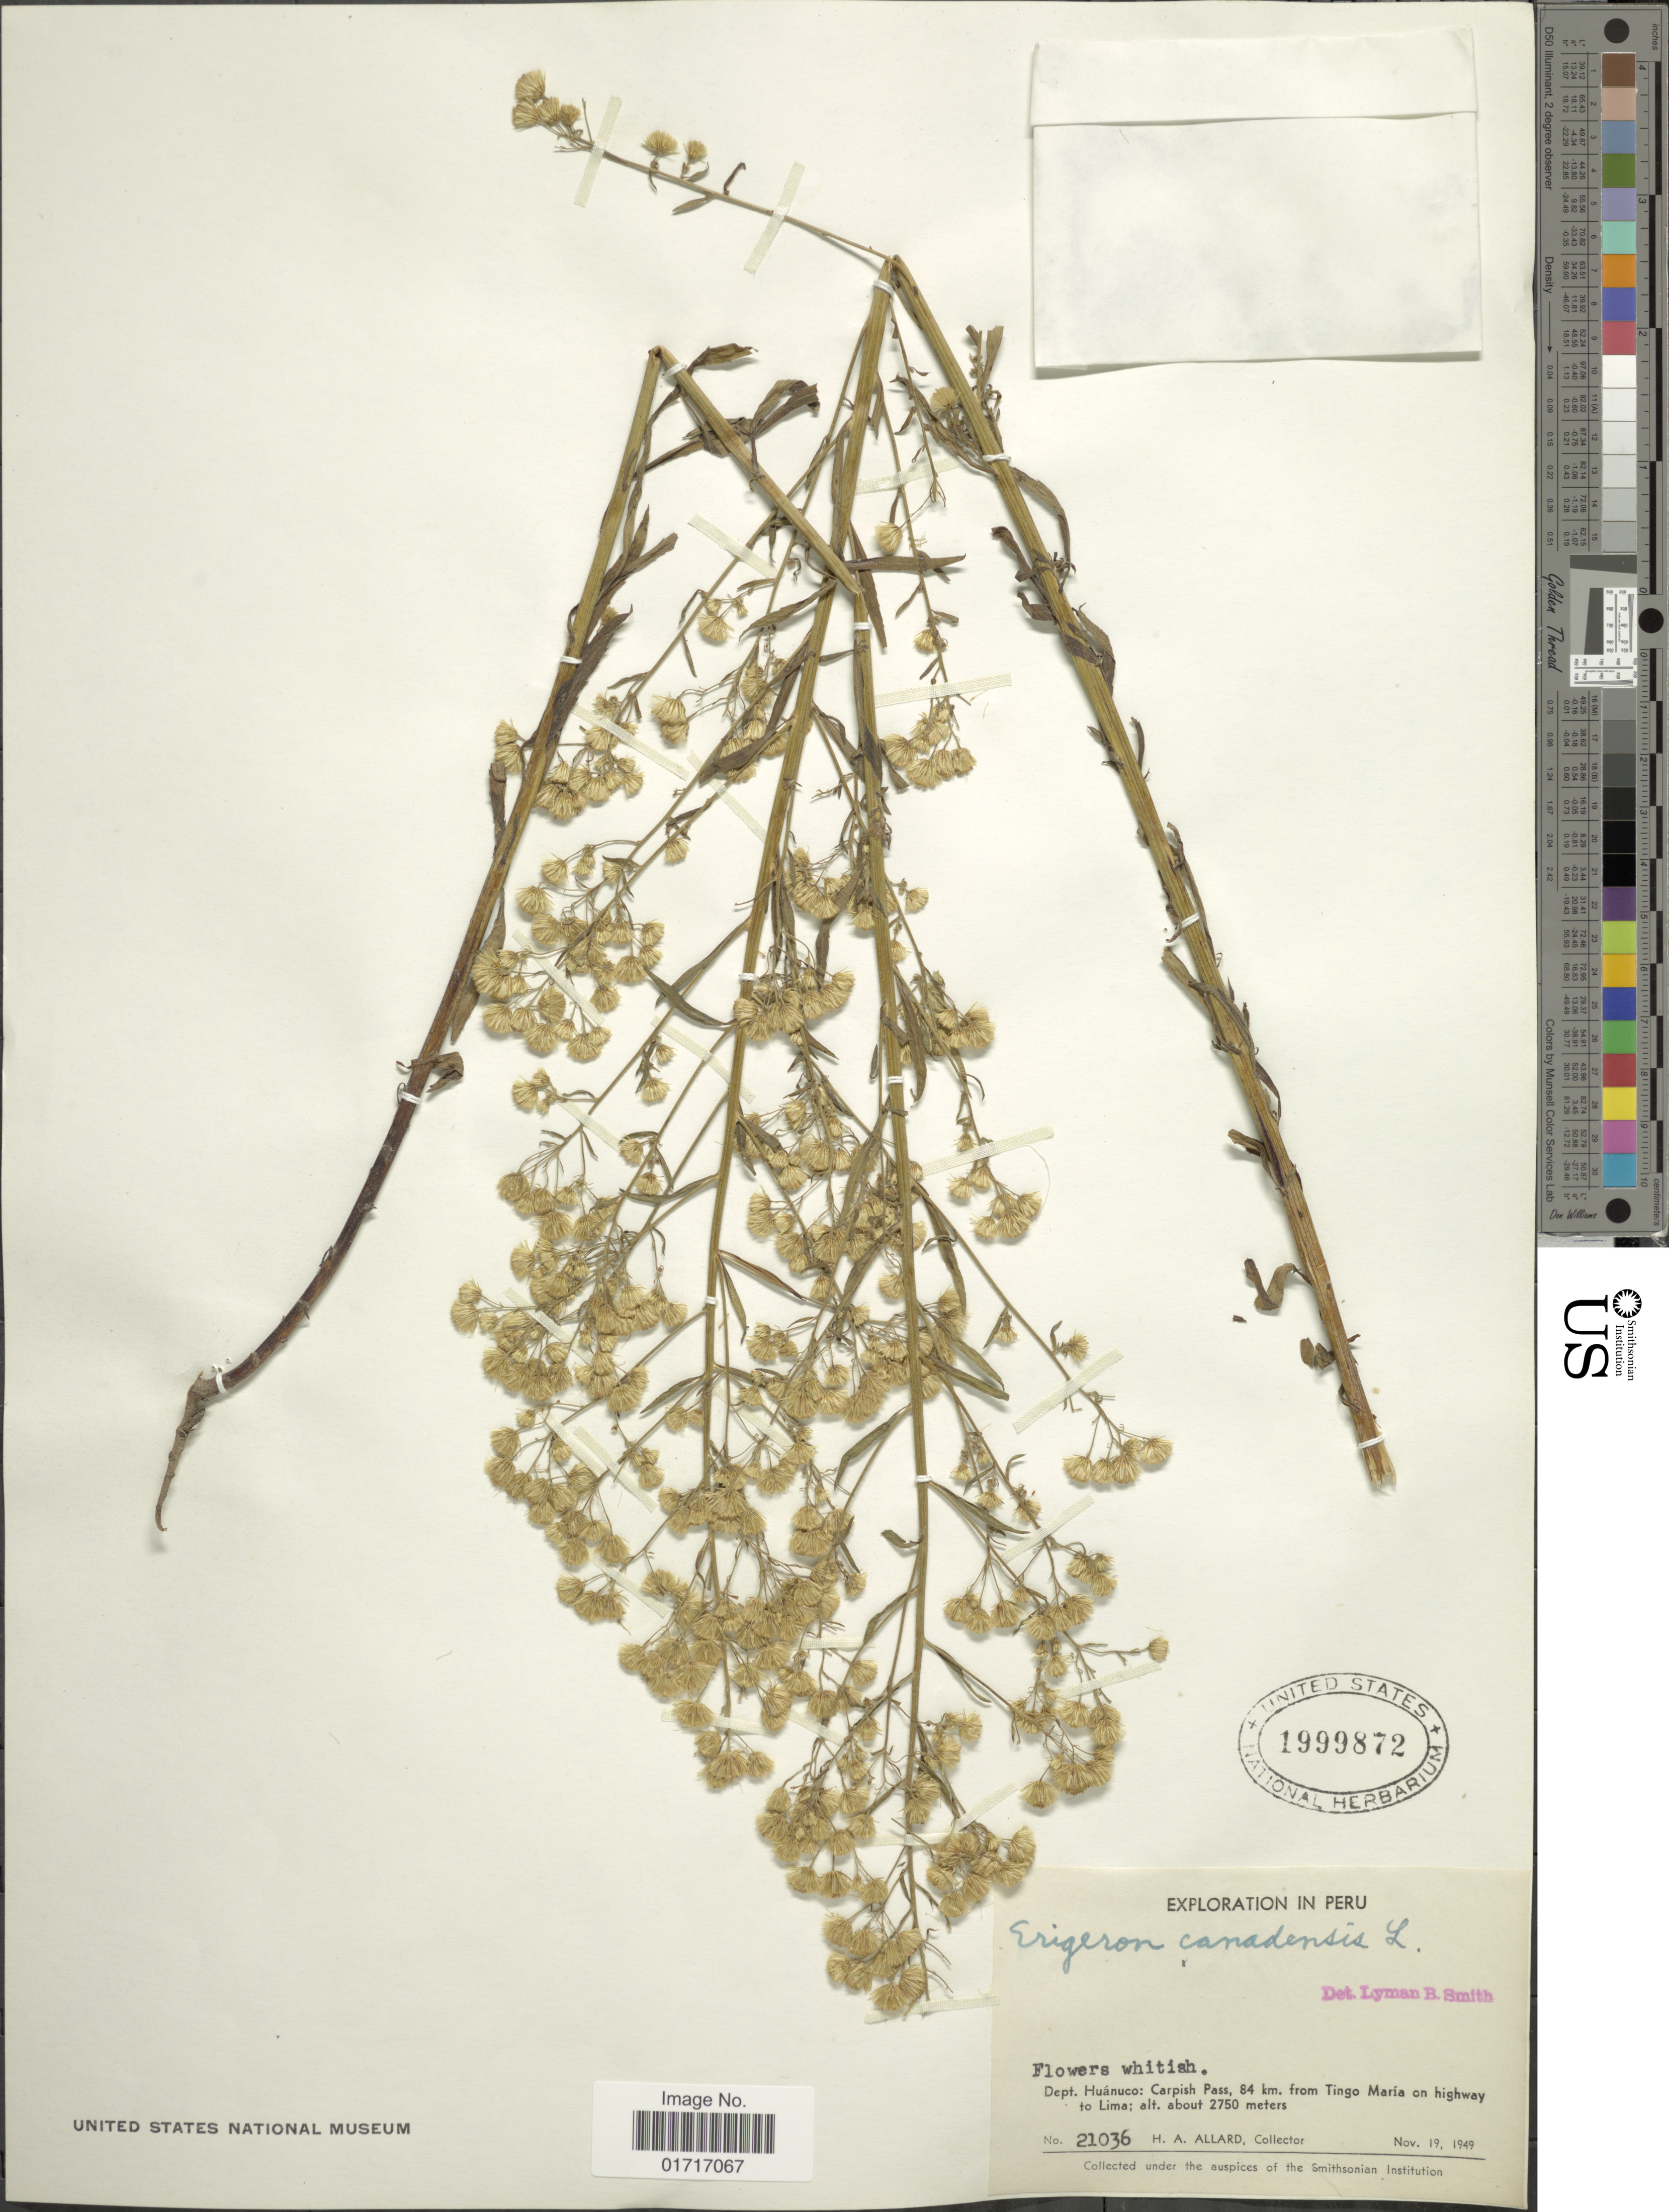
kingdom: Plantae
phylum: Tracheophyta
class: Magnoliopsida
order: Asterales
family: Asteraceae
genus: Conyza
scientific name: Conyza canadensis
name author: (L.) Cronq.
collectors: H. A. Allard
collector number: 21036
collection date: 1949-11-19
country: Peru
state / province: Huánuco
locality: Dept. Huanuco: Carpish Pass, 84 km. from Tingo Mario on highway to Lima.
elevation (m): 2750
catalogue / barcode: US 1999872